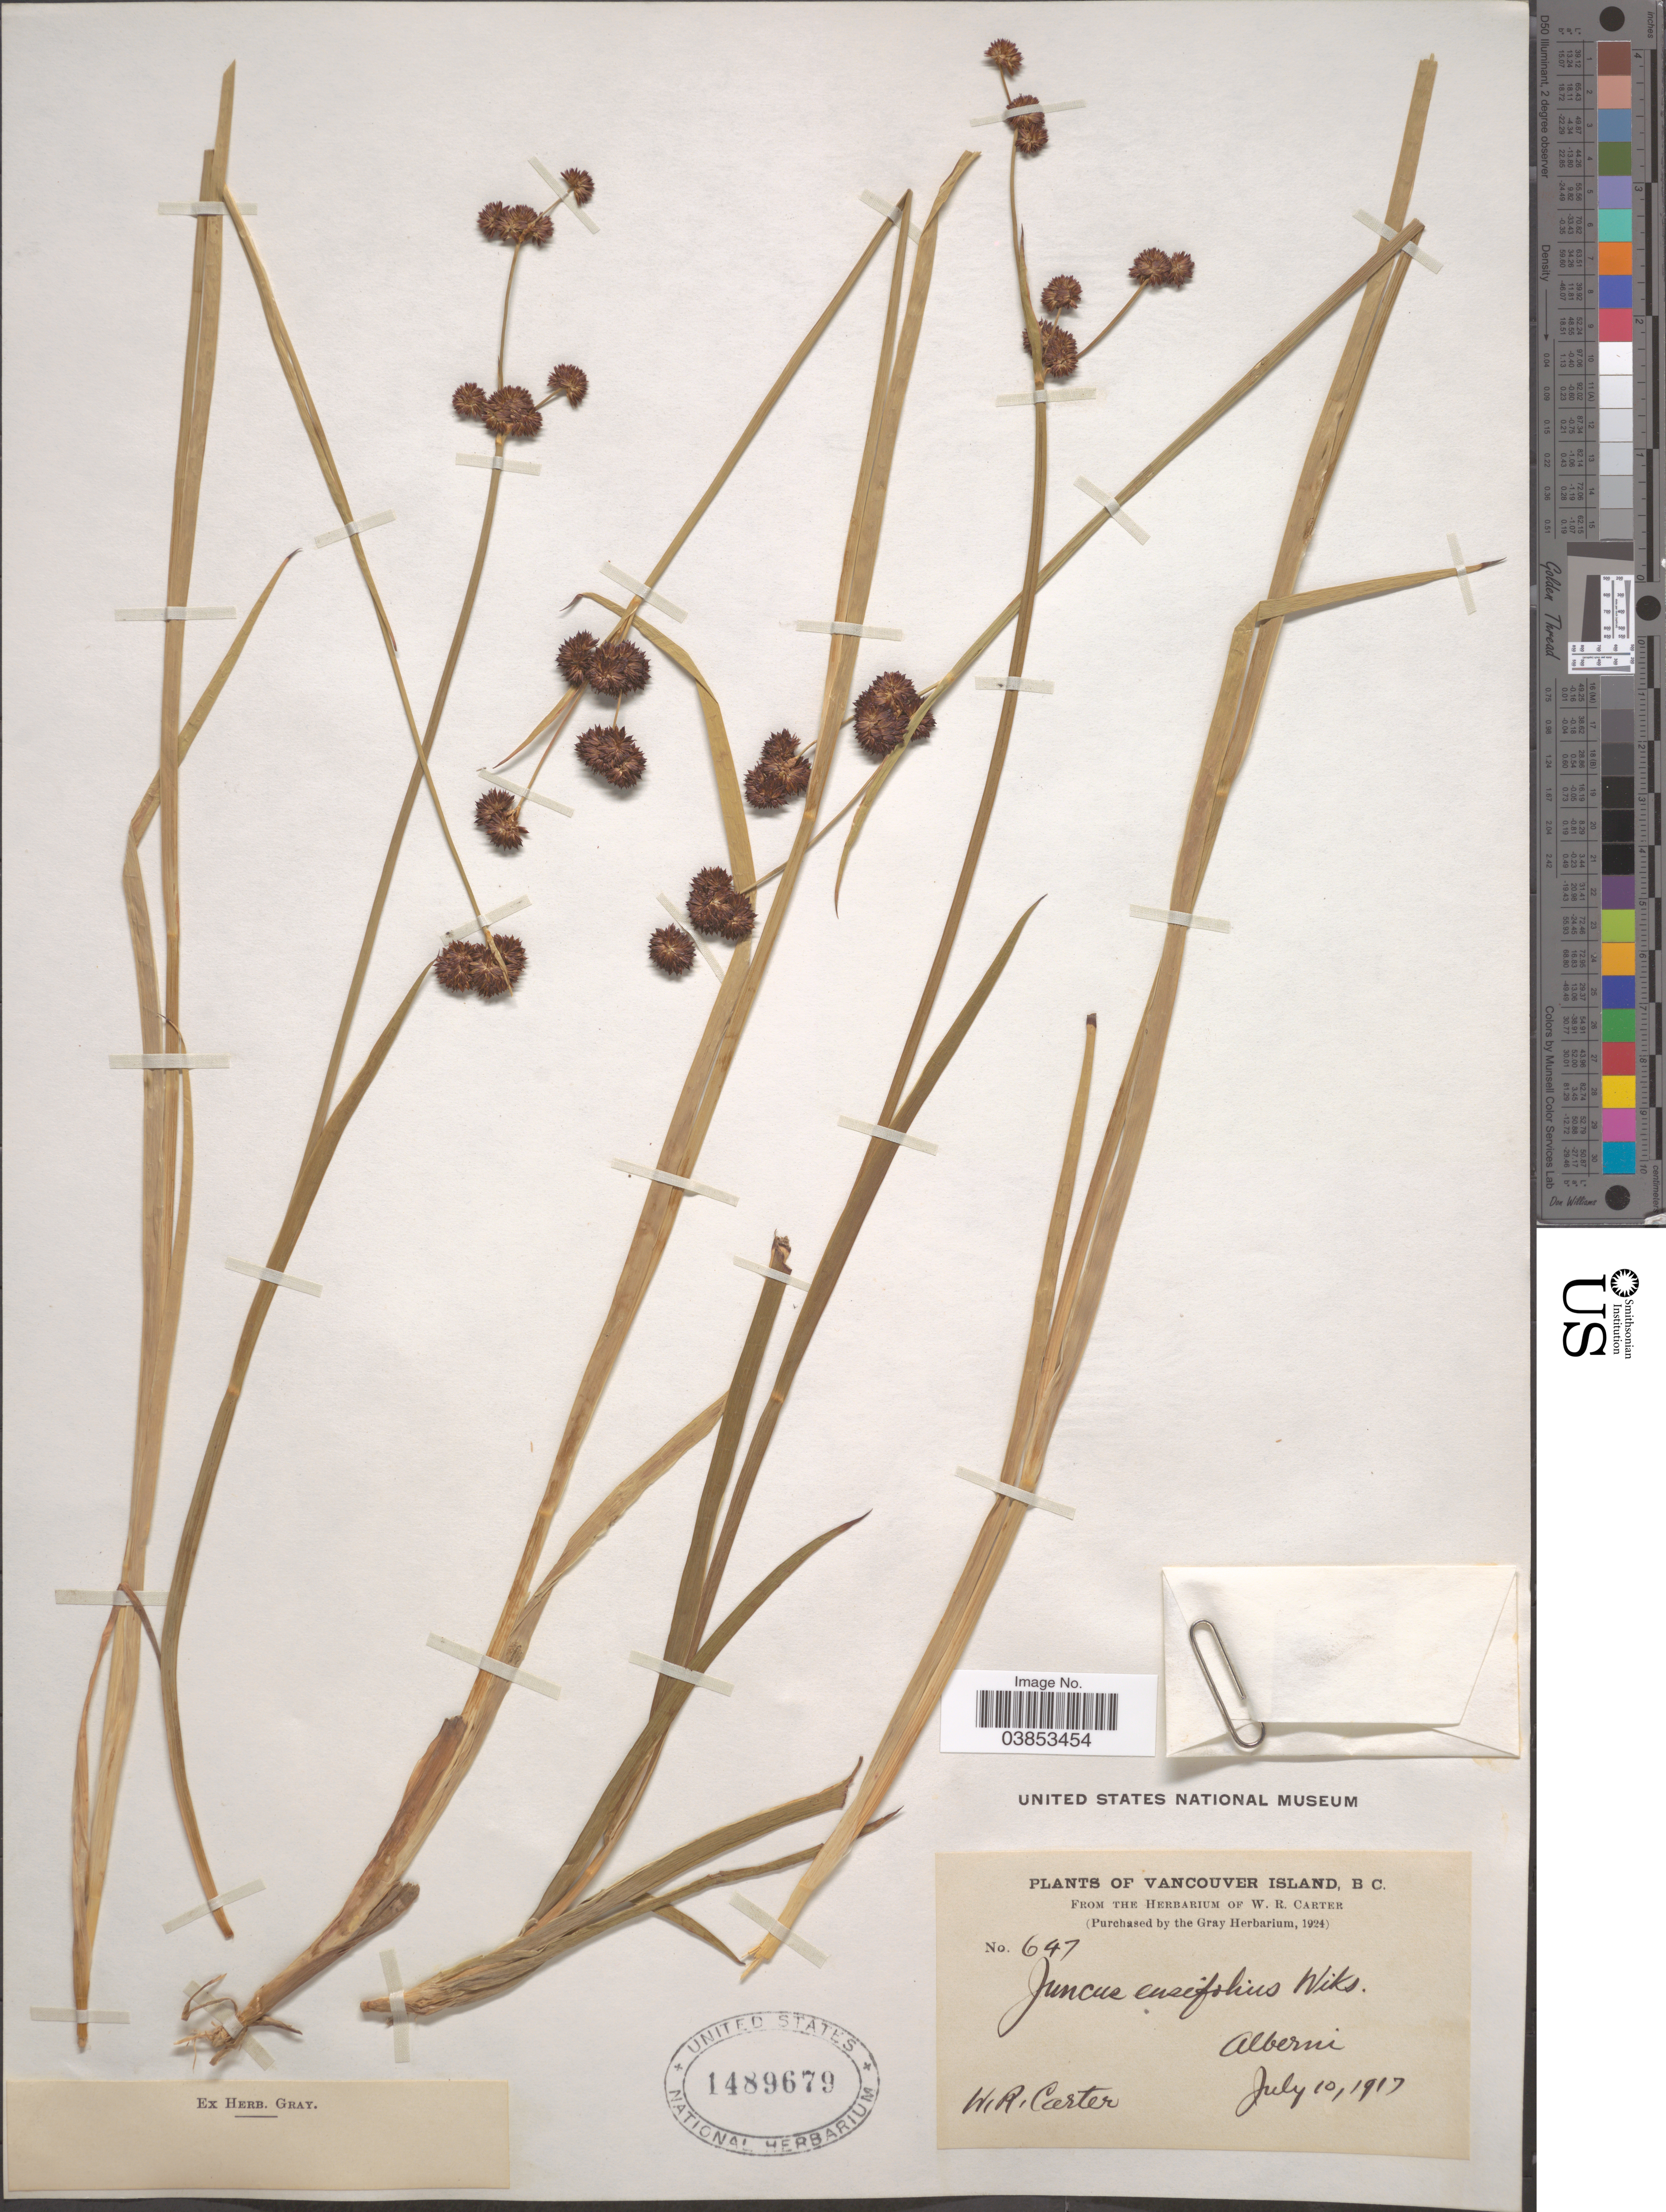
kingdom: Plantae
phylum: Tracheophyta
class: Liliopsida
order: Poales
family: Juncaceae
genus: Juncus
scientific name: Juncus ensifolius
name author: Wikstr.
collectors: W. R. Carter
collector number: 647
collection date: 1917-07-10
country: Canada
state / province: British Columbia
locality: Vancouver Island. Alberni.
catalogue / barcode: US 1489679